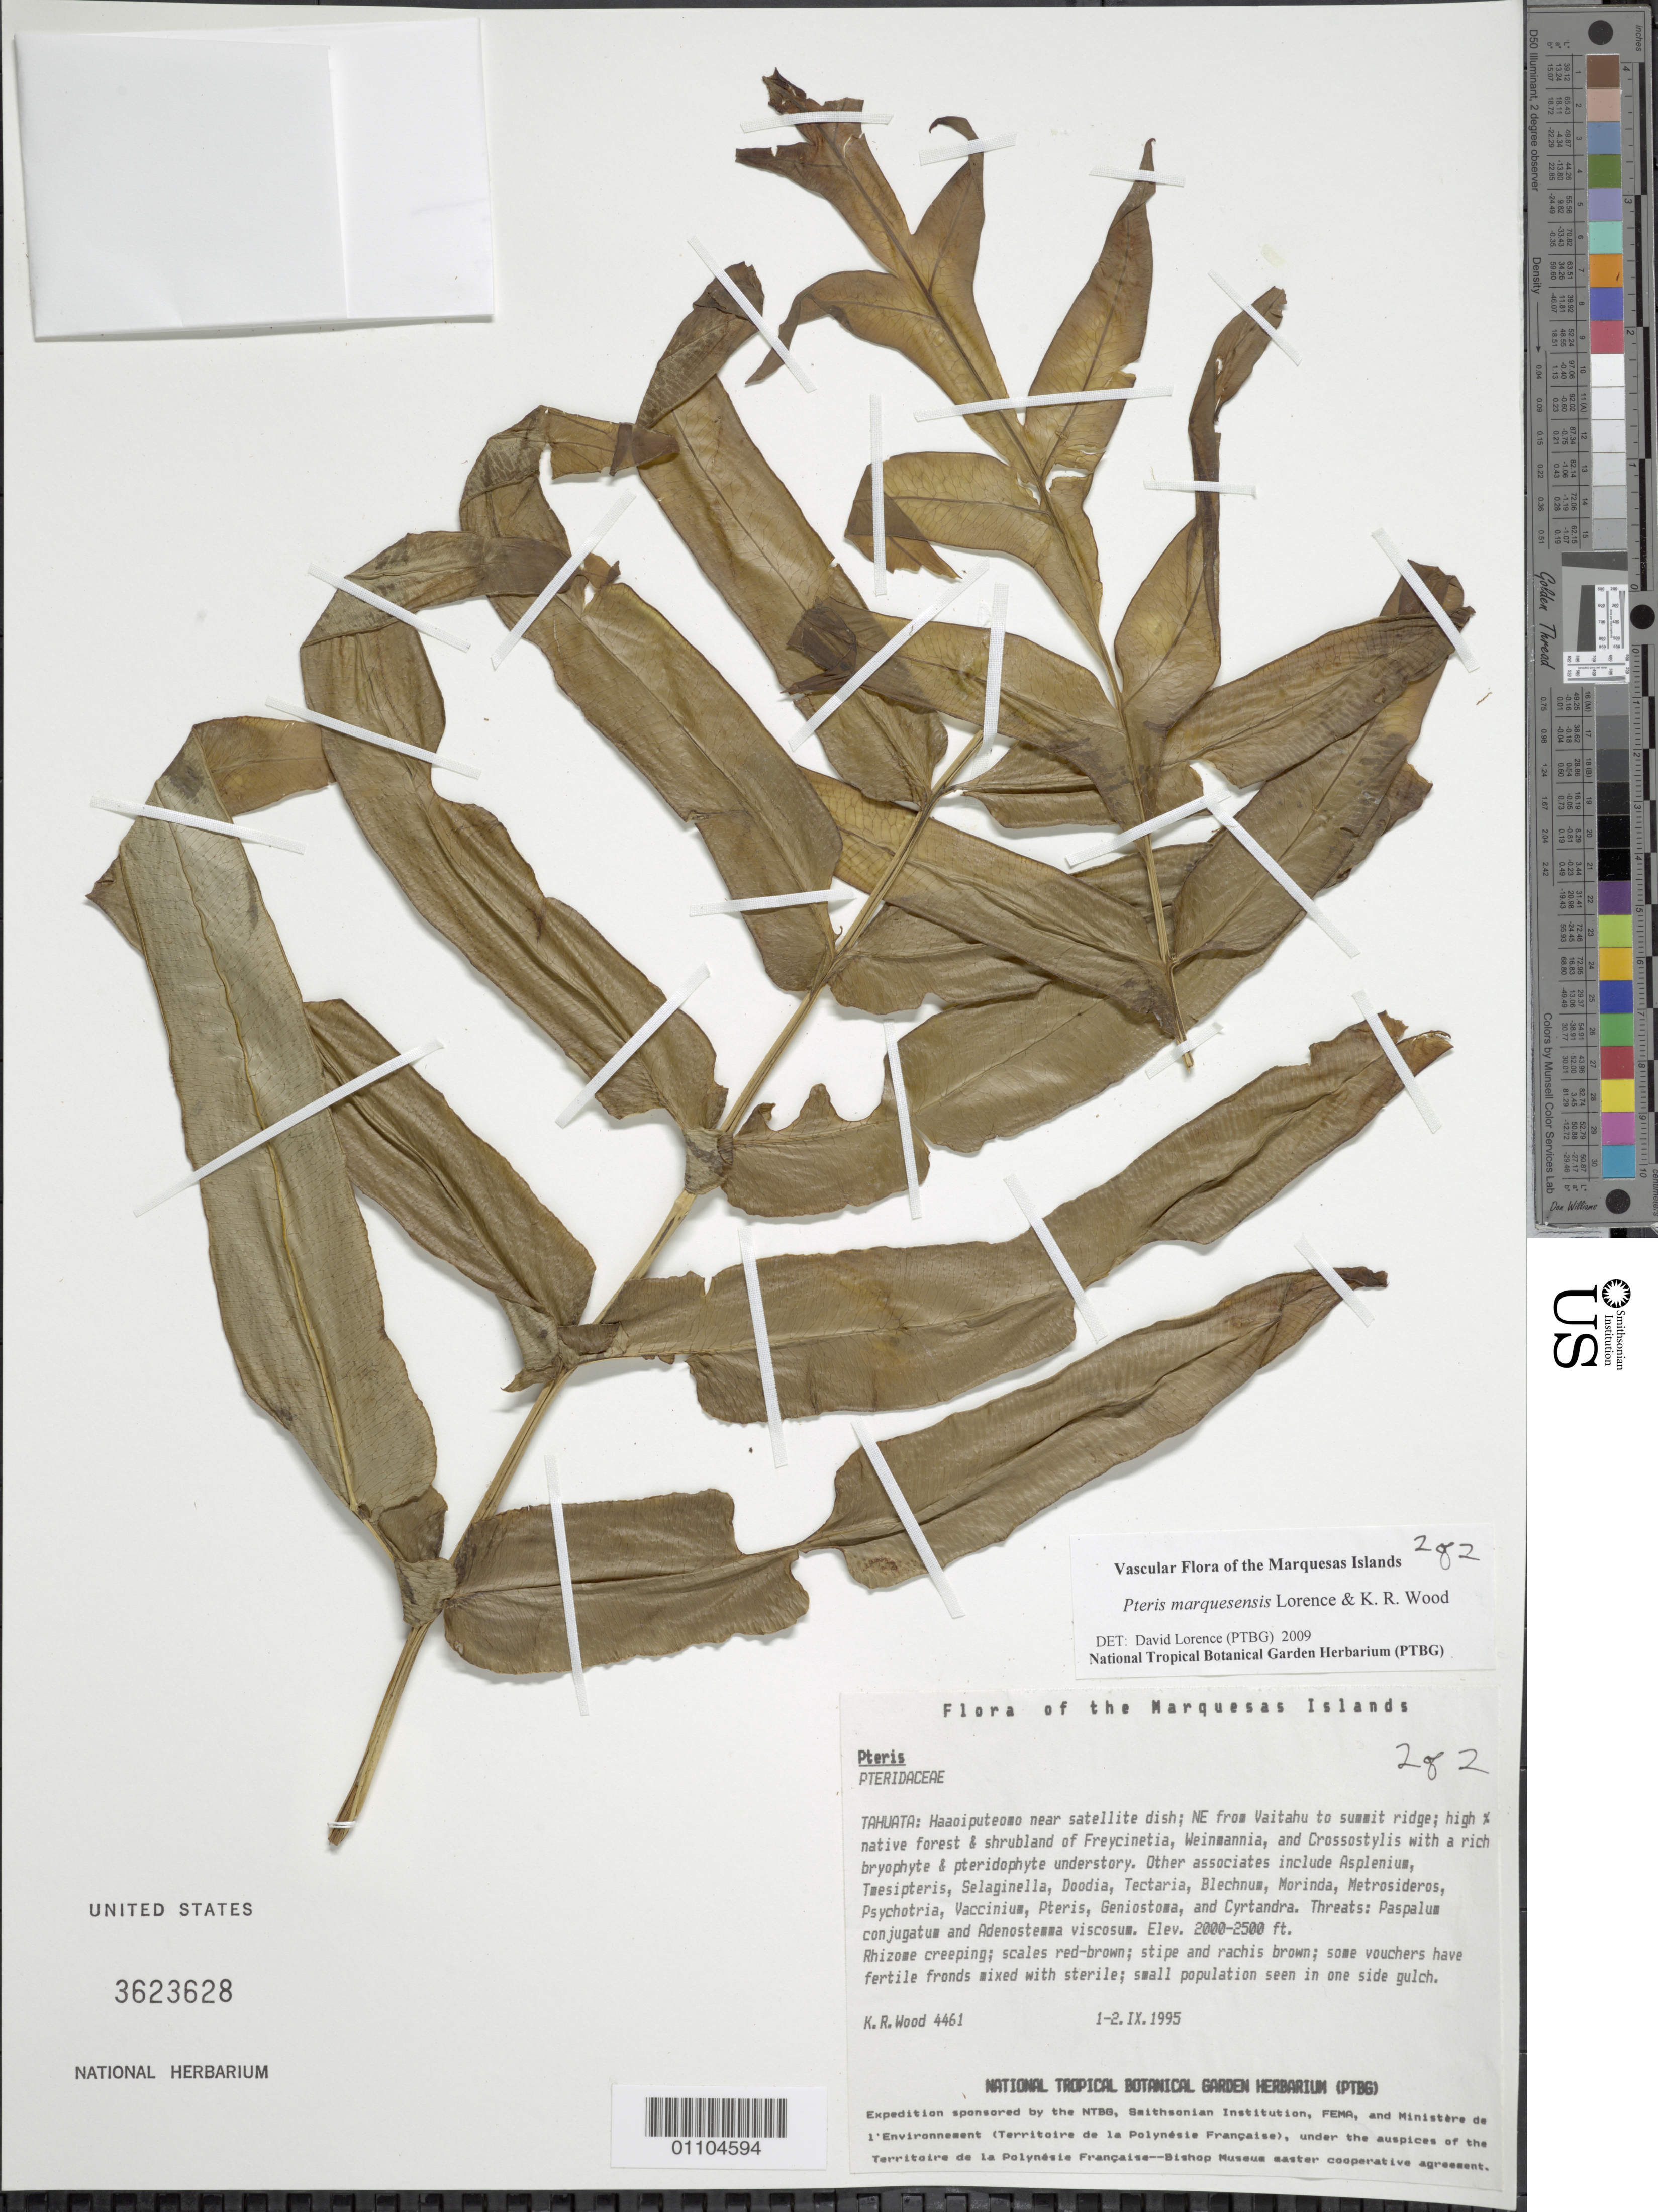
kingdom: Plantae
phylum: Tracheophyta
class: Polypodiopsida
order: Polypodiales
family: Pteridaceae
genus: Pteris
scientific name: Pteris marquesensis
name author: Lorence & K.R. Wood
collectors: K. R. Wood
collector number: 4461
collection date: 1995-09-01/1995-09-02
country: French Polynesia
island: Tahuata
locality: Haaoiputeoma, near satelite dish, NE from Vaitahu to summit ridge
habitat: Freycinetia - Weinmannia w/ Crossostylis; high % native forest & shrubland w/ rich bryophyte & pteridophyte understory; small population seen in one side gulch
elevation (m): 610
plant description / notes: Paspalum conjugatum, Adenostemma viscosum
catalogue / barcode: US 3623628